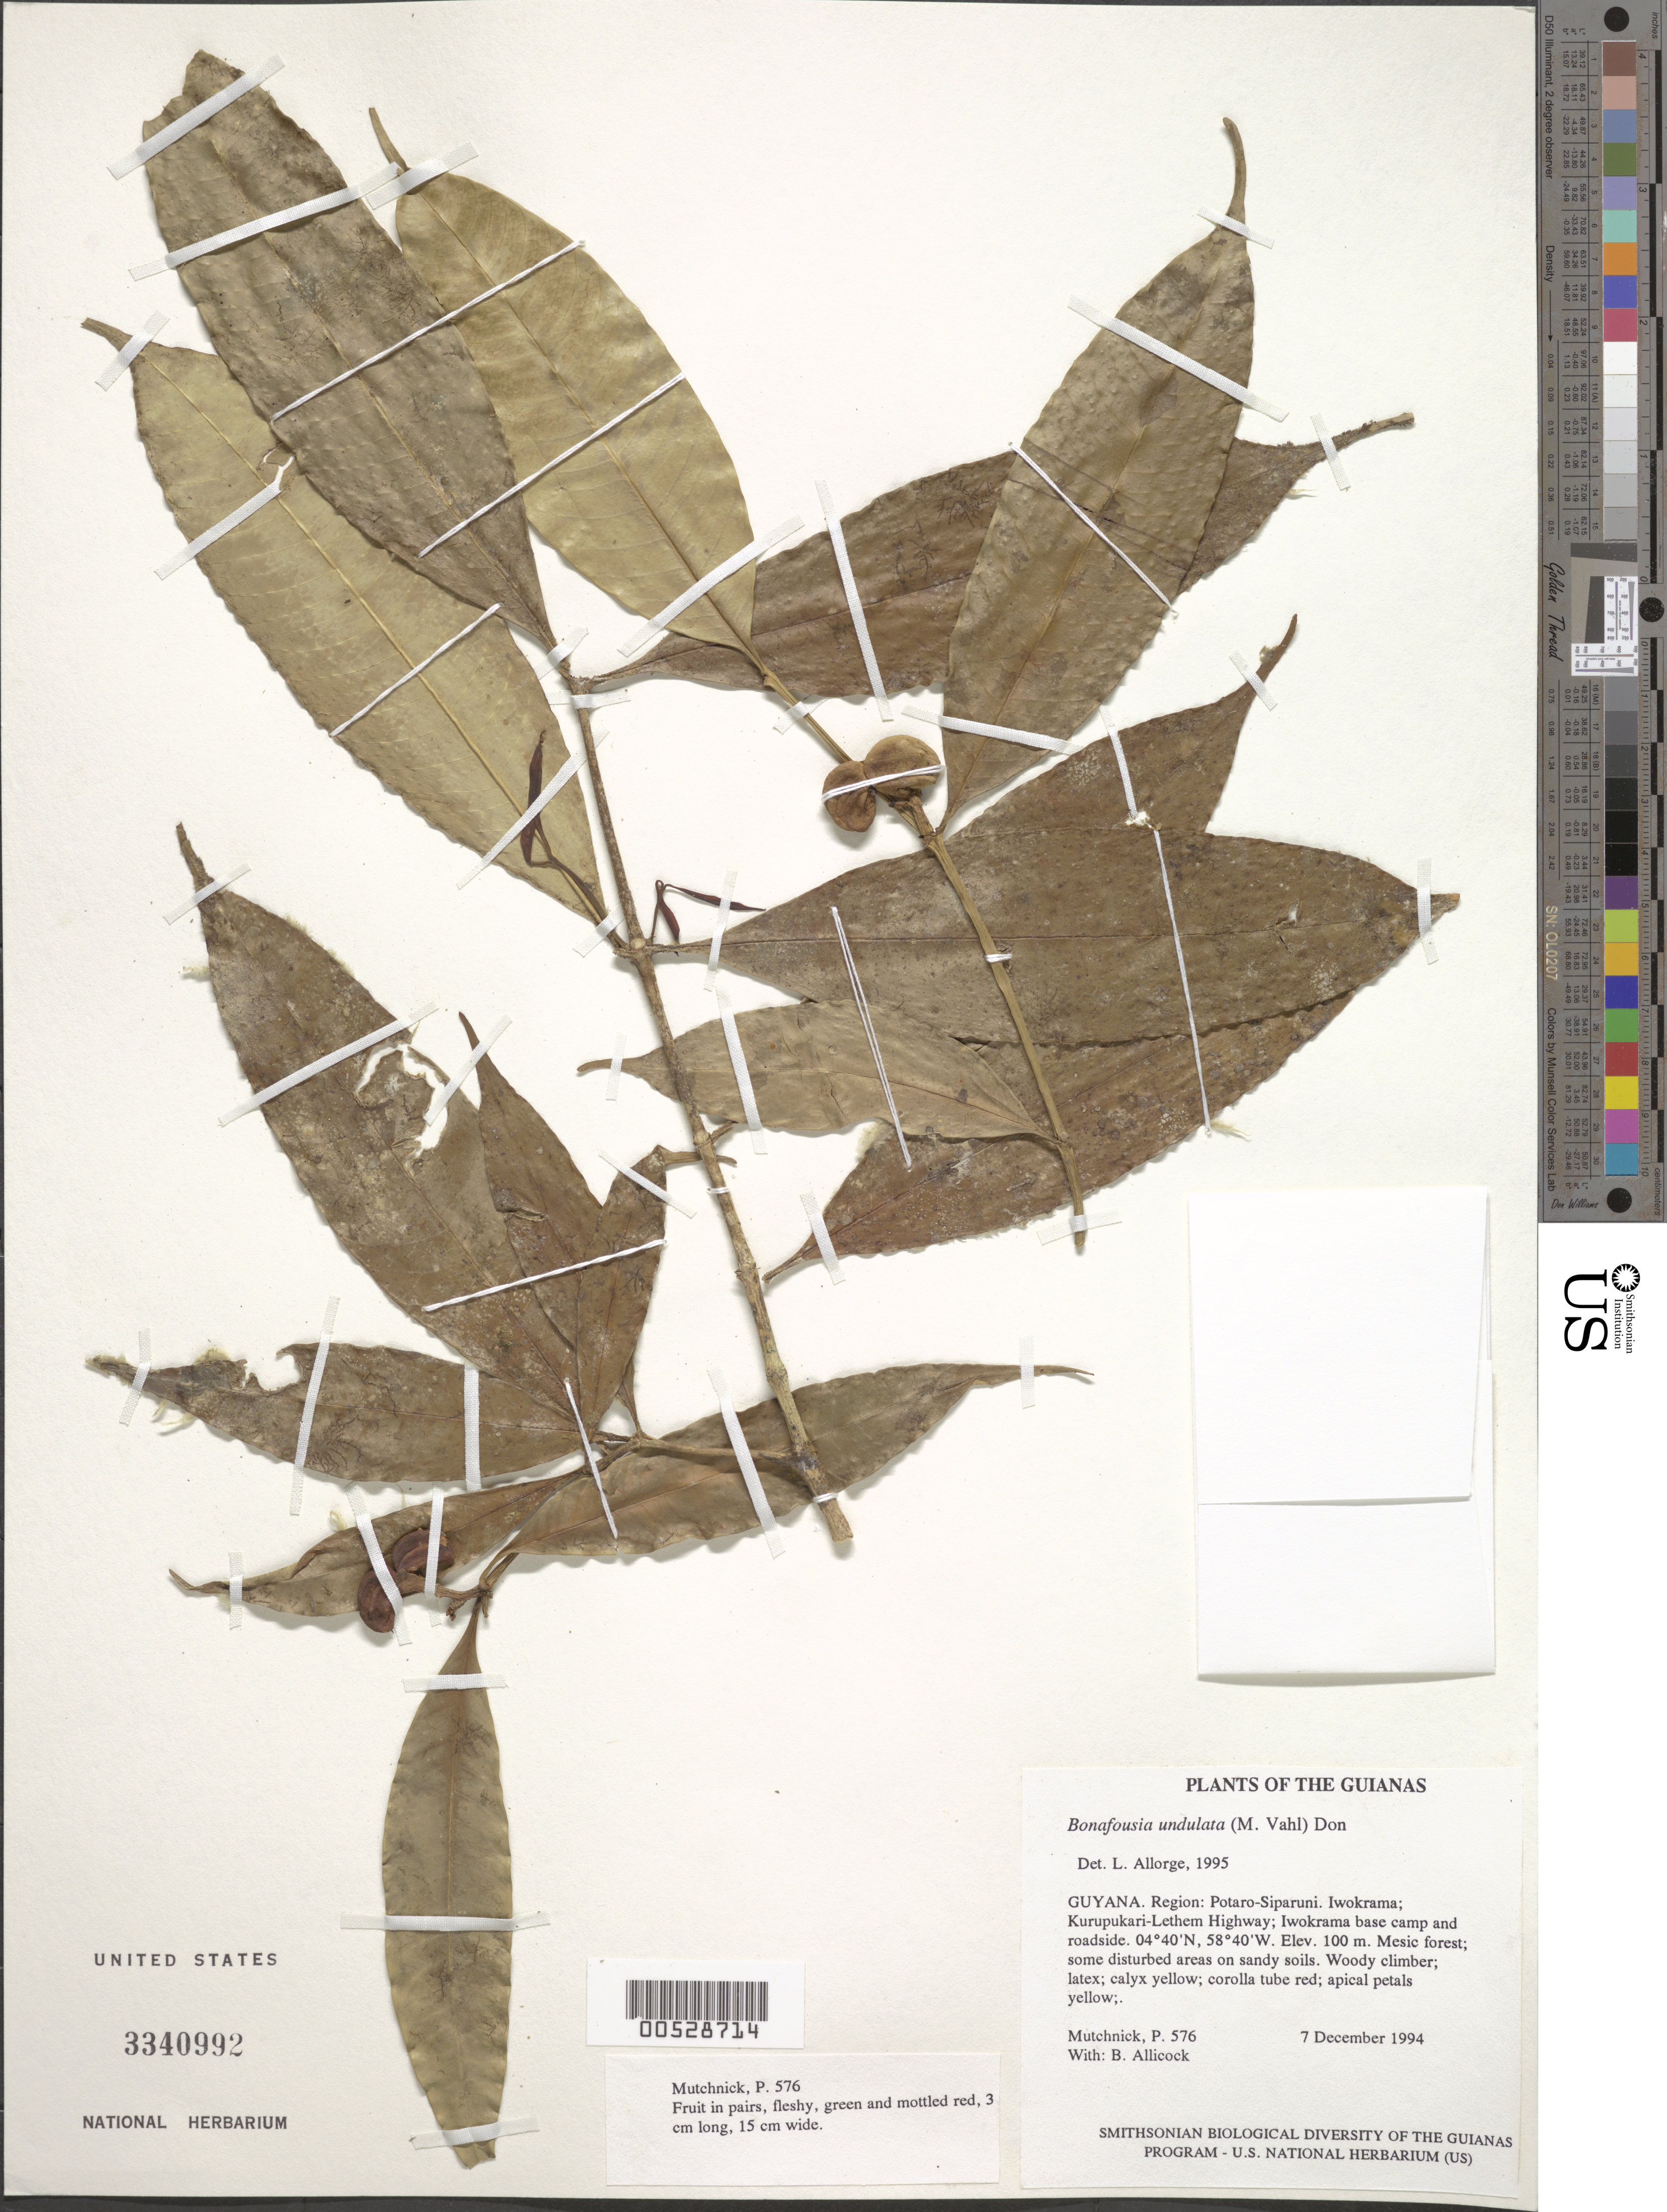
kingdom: Plantae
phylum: Tracheophyta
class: Magnoliopsida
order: Gentianales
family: Apocynaceae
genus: Bonafousia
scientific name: Bonafousia undulata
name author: (Vahl) A. DC.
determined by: Allorge, L.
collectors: P. Mutchnick & B. Allicock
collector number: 576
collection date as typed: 7 December 1994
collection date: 1994-12-07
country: Guyana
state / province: Potaro-Siparuni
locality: Iwokrama; Kurupukari-Lethem Highway; Iwokrama base camp and roadside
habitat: Mesic forest; some disturbed areas on sandy soils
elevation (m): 100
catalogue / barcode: US 3340992